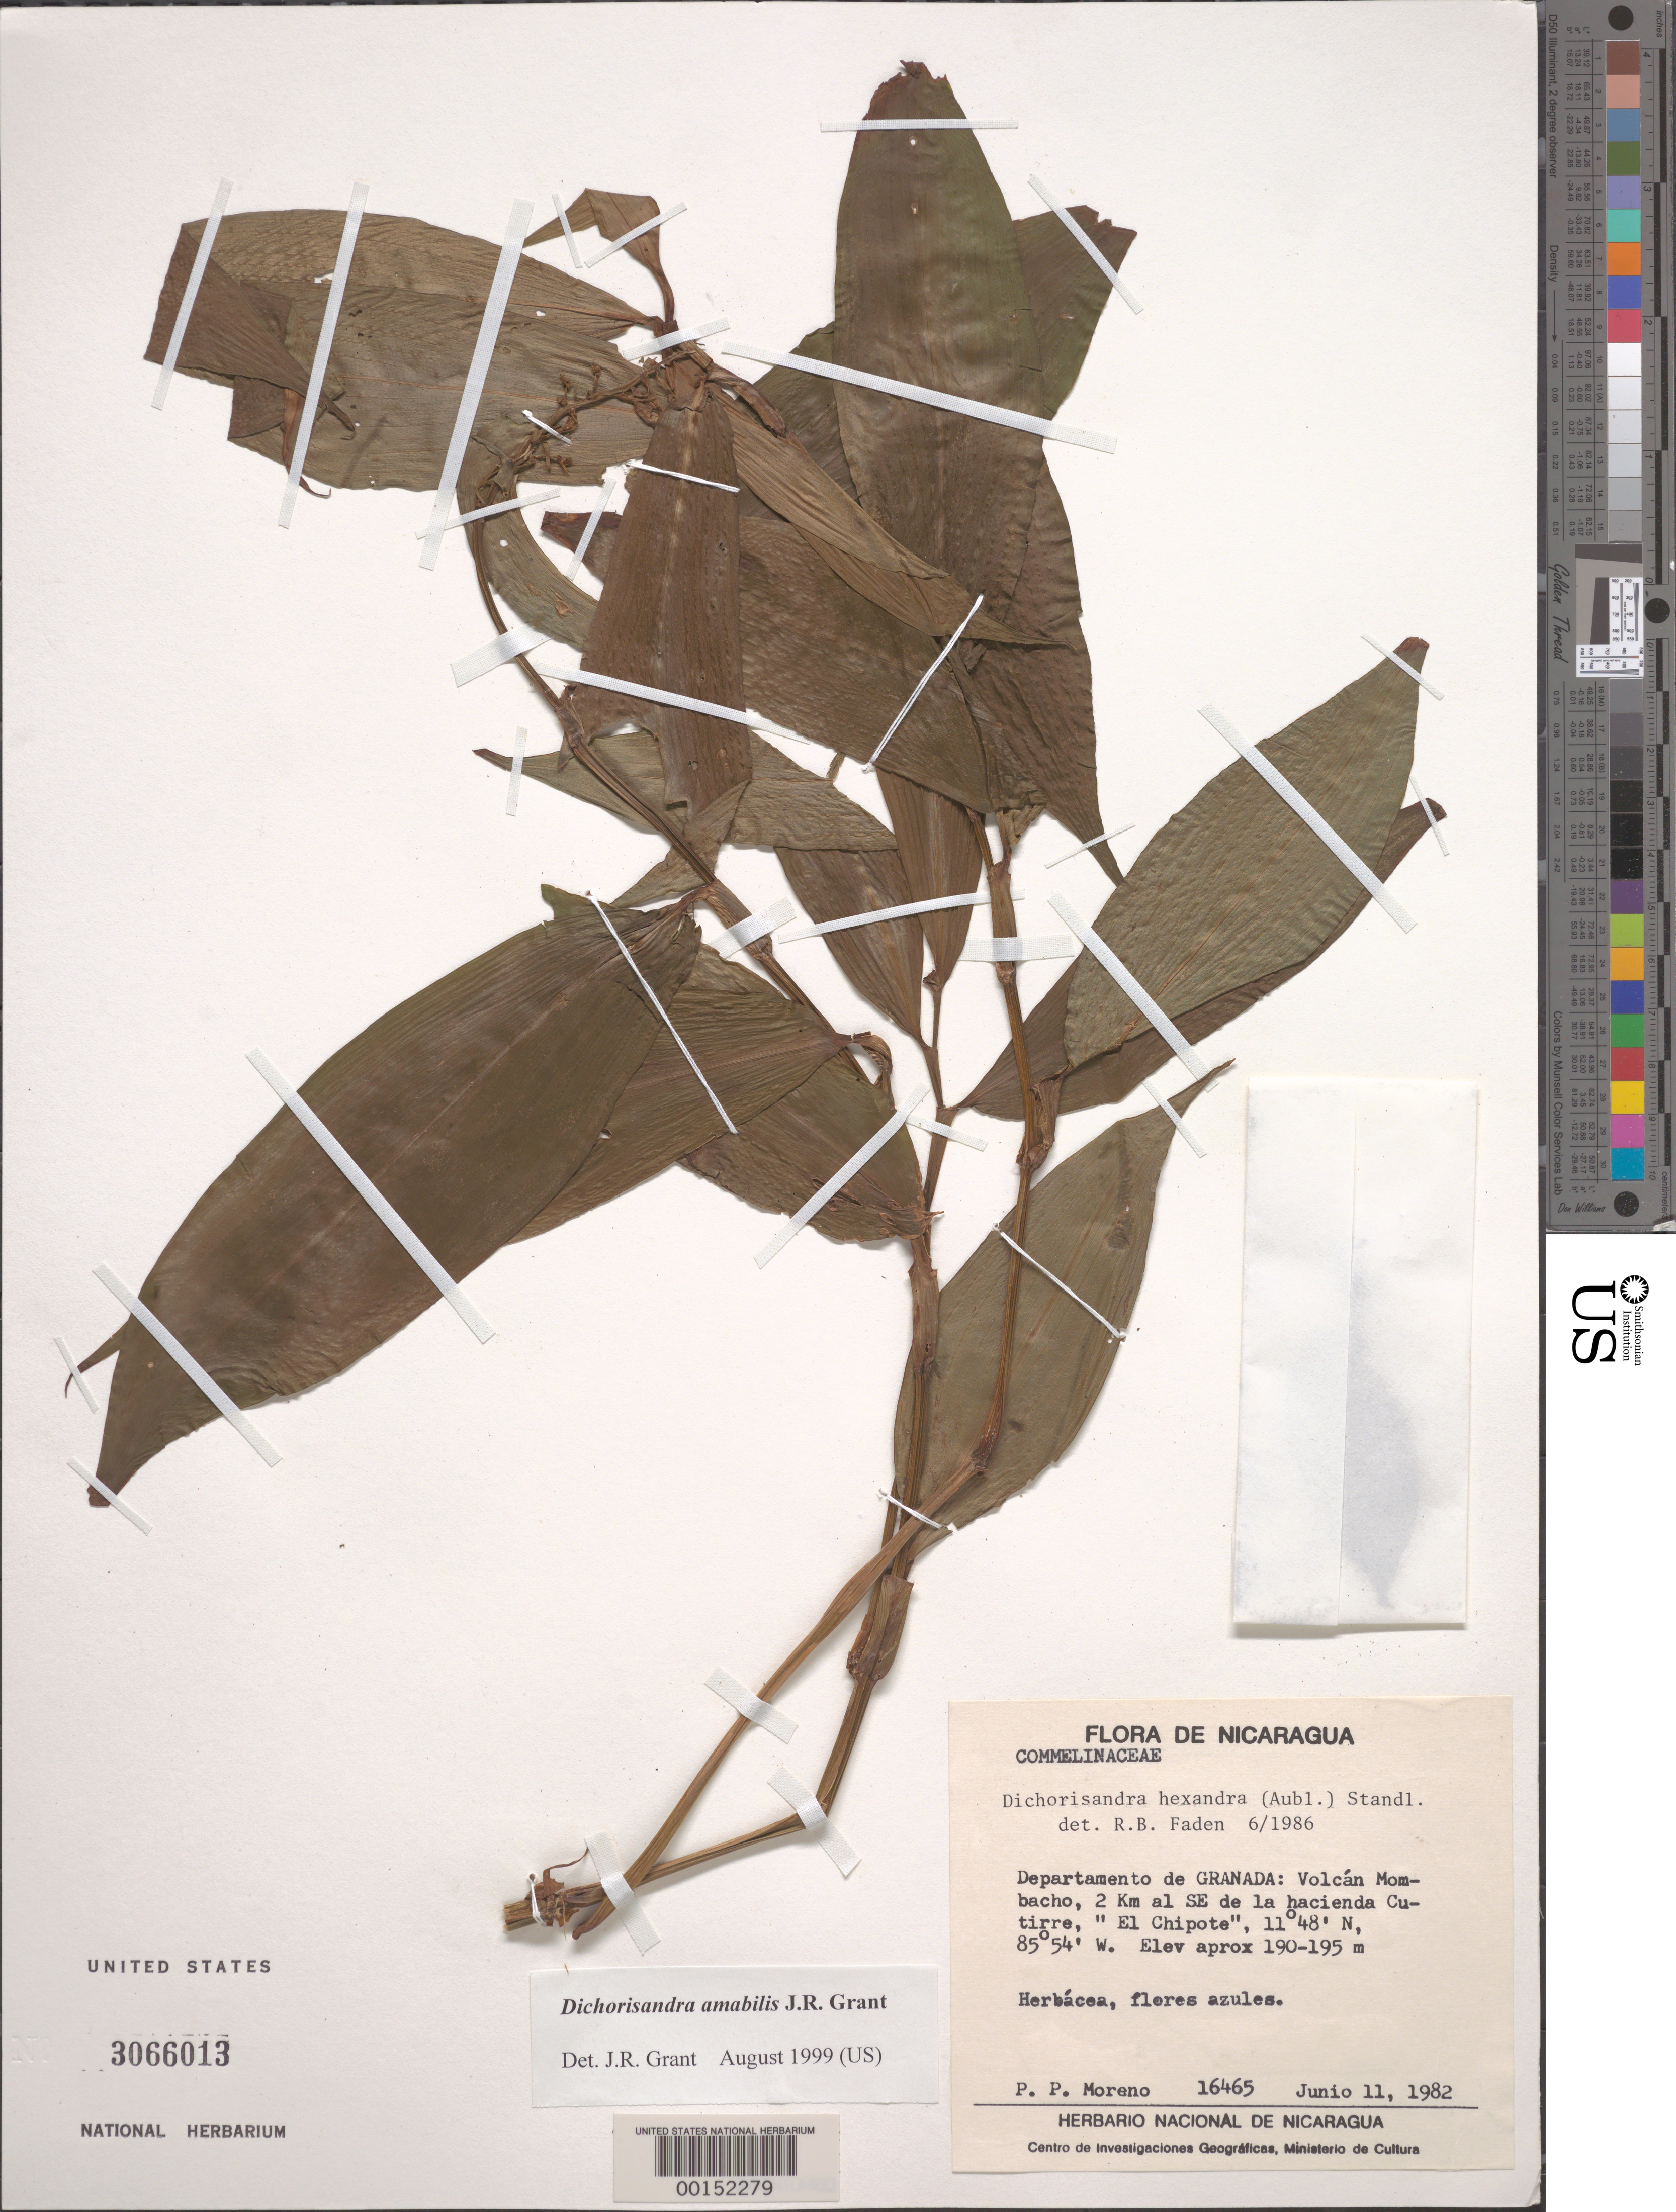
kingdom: Plantae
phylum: Tracheophyta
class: Liliopsida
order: Commelinales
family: Commelinaceae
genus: Dichorisandra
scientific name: Dichorisandra hexandra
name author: (Aubl.) Standl.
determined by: Faden, Robert B., (US), Smithsonian Institution - National Museum of Natural History (UNITED STATES)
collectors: P. Moreno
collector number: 16465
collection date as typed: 11 Jun 1982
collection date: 1982-06-11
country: Nicaragua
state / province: Granada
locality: Volcan mombacho, se of hacienda cutirre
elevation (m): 190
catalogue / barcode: US 3066013